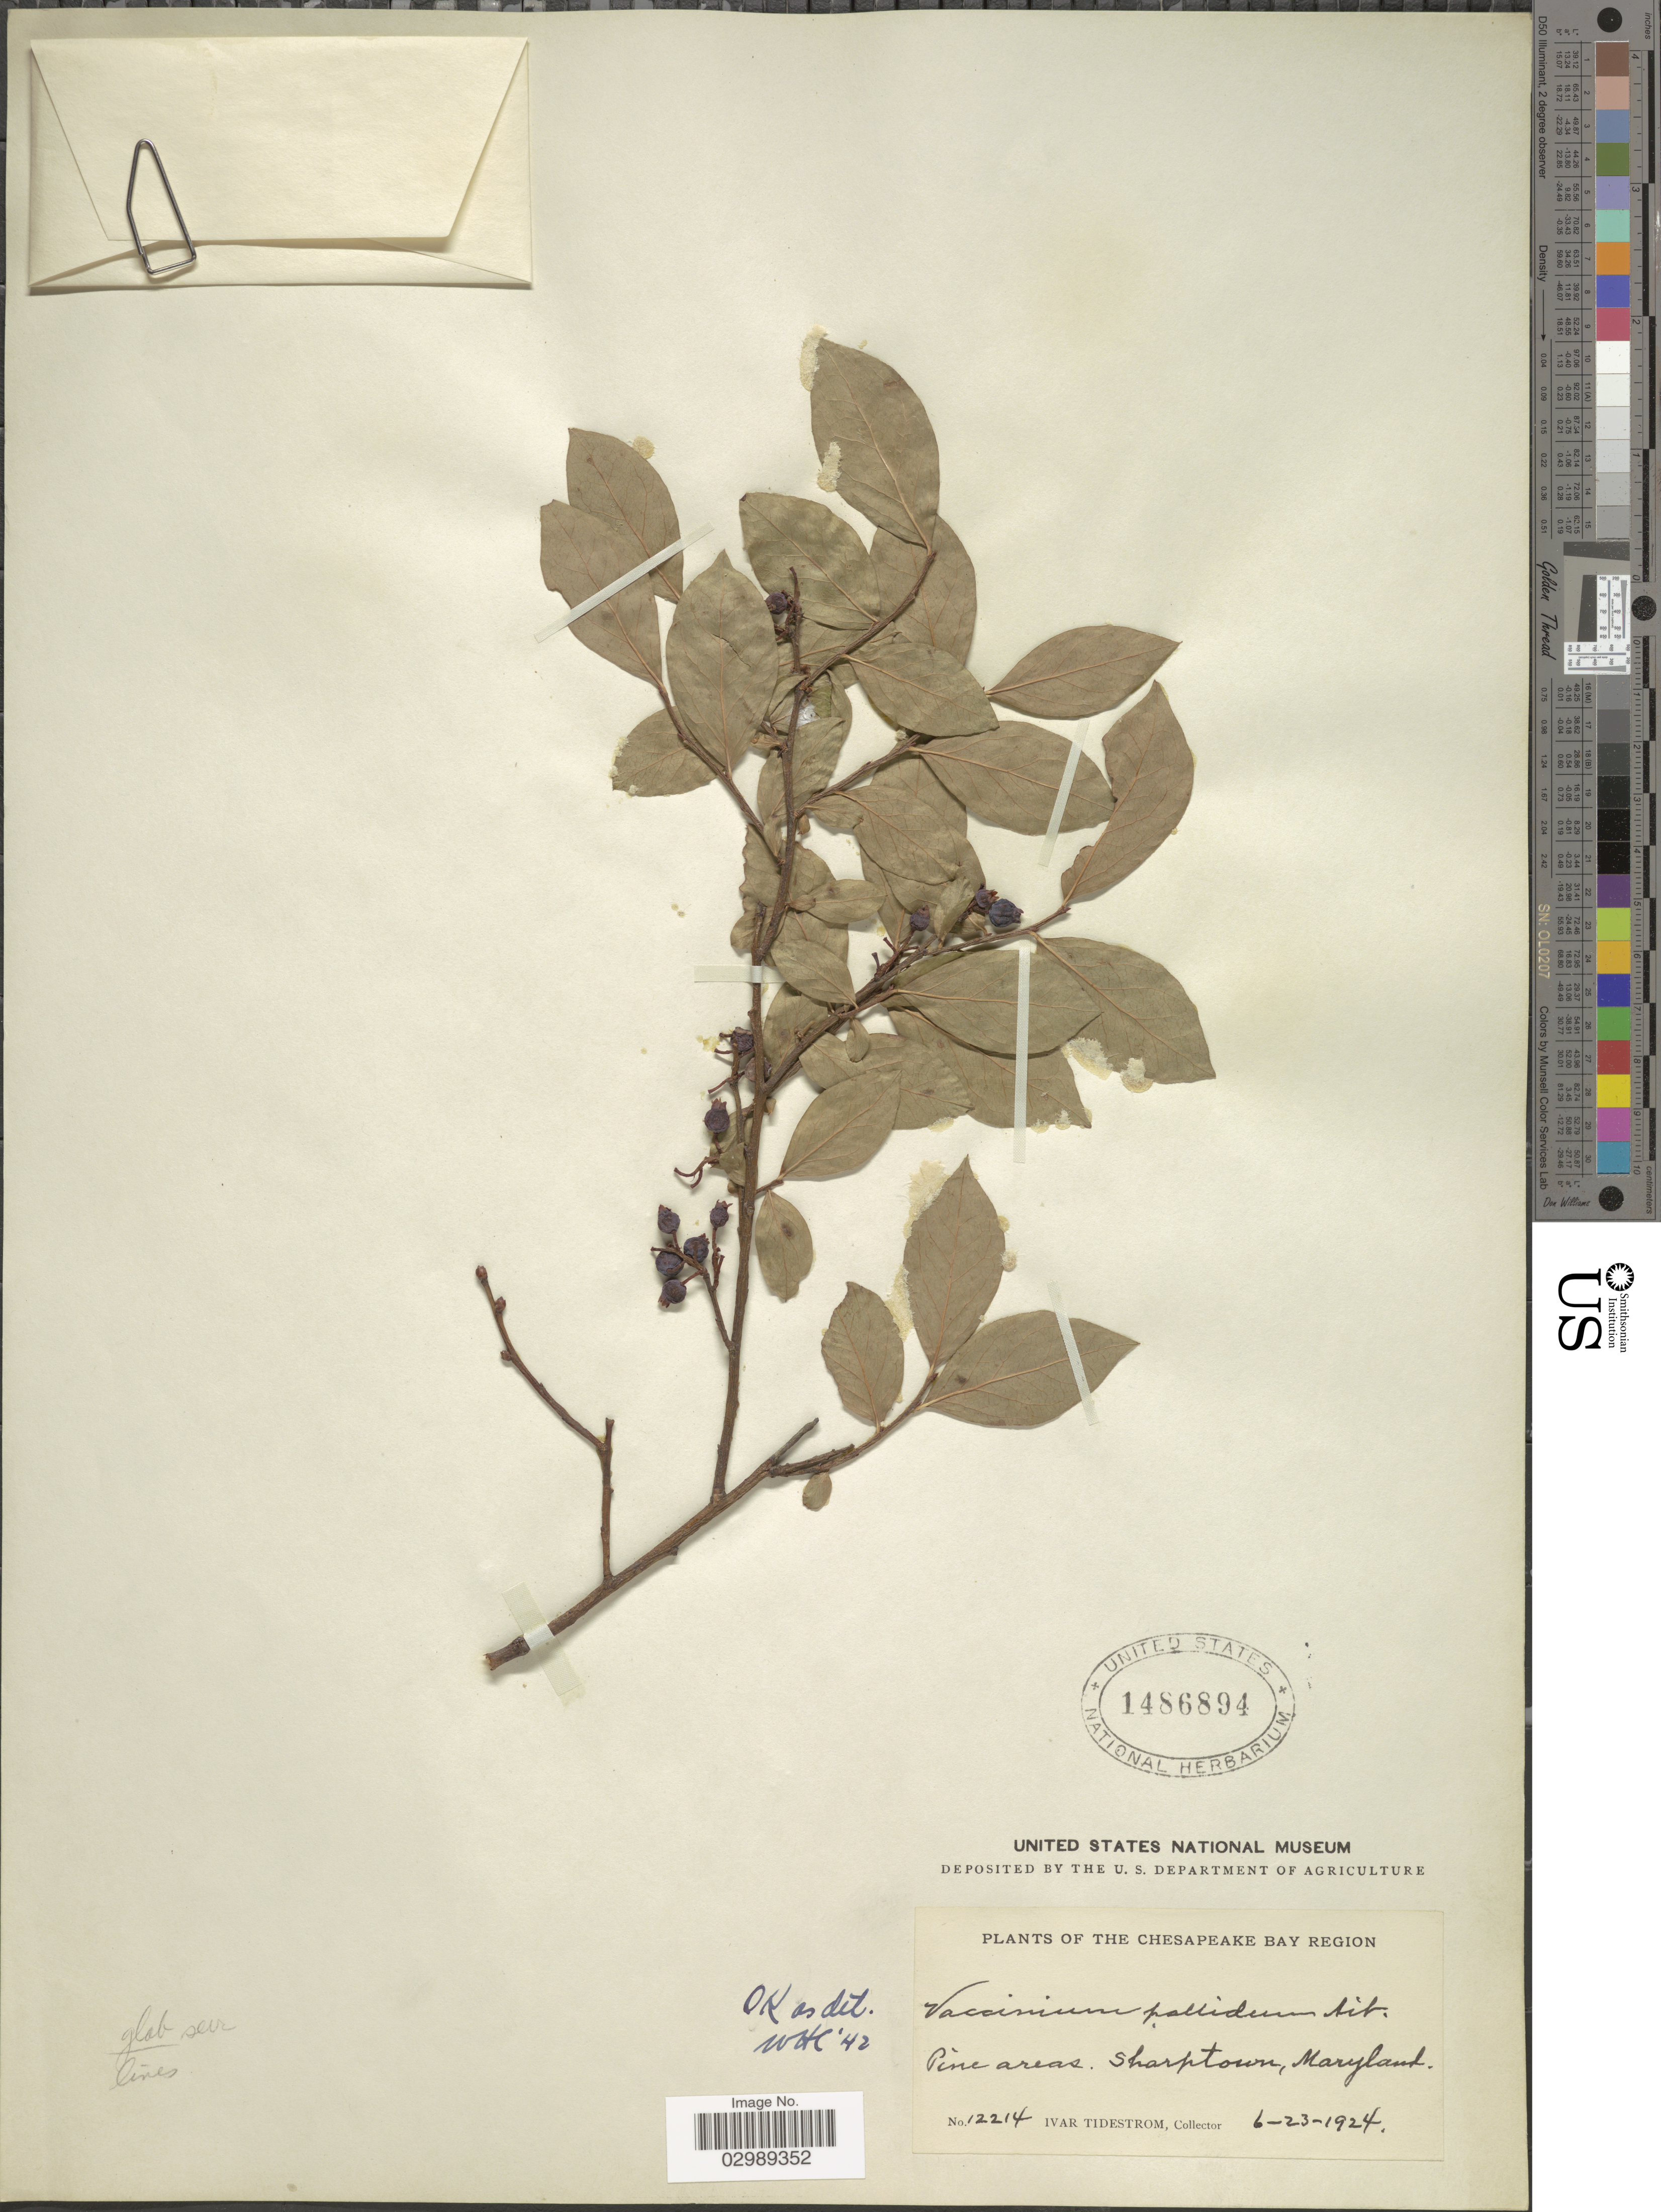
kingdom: Plantae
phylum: Tracheophyta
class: Magnoliopsida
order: Ericales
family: Ericaceae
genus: Vaccinium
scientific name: Vaccinium pallidum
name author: Aiton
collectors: I. F. Tidestrom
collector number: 12214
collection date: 1924-06-23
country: United States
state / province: Maryland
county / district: Wicomico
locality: The Chesapeake Bay Region, Sharptown.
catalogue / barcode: US 1486894